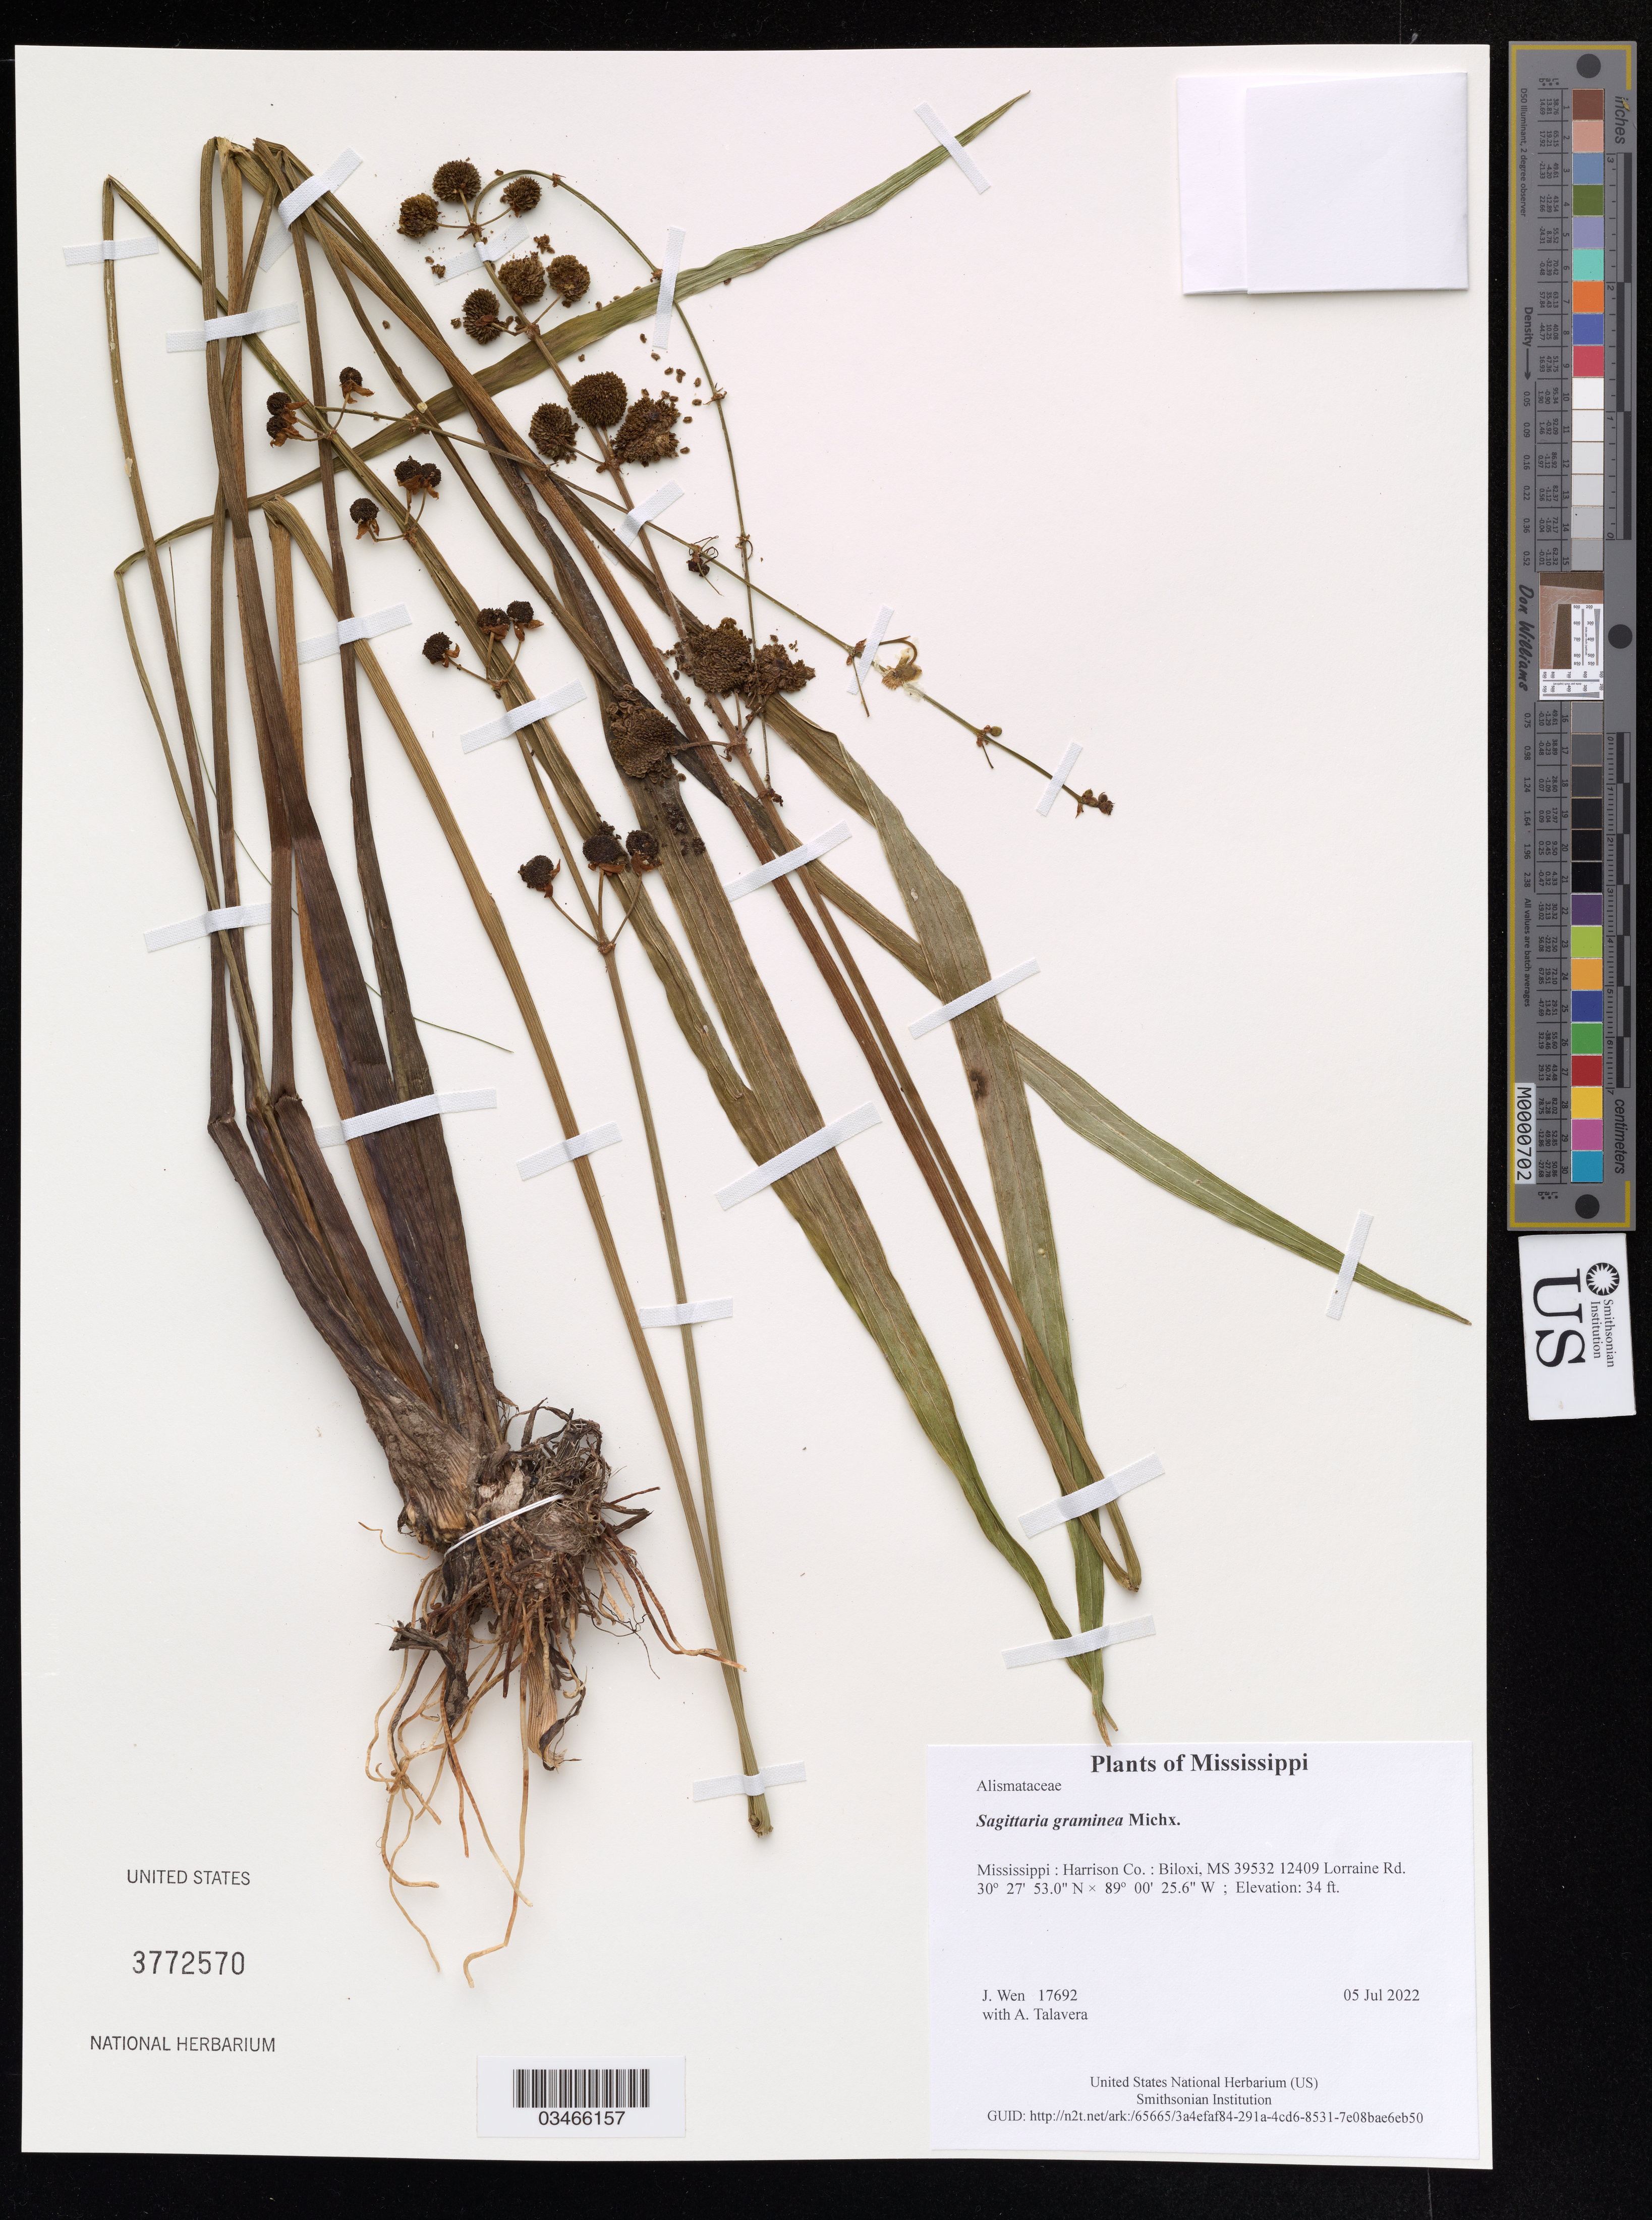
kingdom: Plantae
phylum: Tracheophyta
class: Liliopsida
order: Alismatales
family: Alismataceae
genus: Sagittaria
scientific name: Sagittaria graminea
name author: Michx.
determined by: Wen, Jun, (BOT), Smithsonian Institution - National Museum of Natural History (UNITED STATES)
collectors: J. Wen & A. Talavera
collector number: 17692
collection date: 2022-07-05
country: United States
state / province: Mississippi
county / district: Harrison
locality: Biloxi, MS 39532 12409 Lorraine Rd.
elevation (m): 10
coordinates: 30 27.883 N, 89 00.427 W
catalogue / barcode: US 3772570